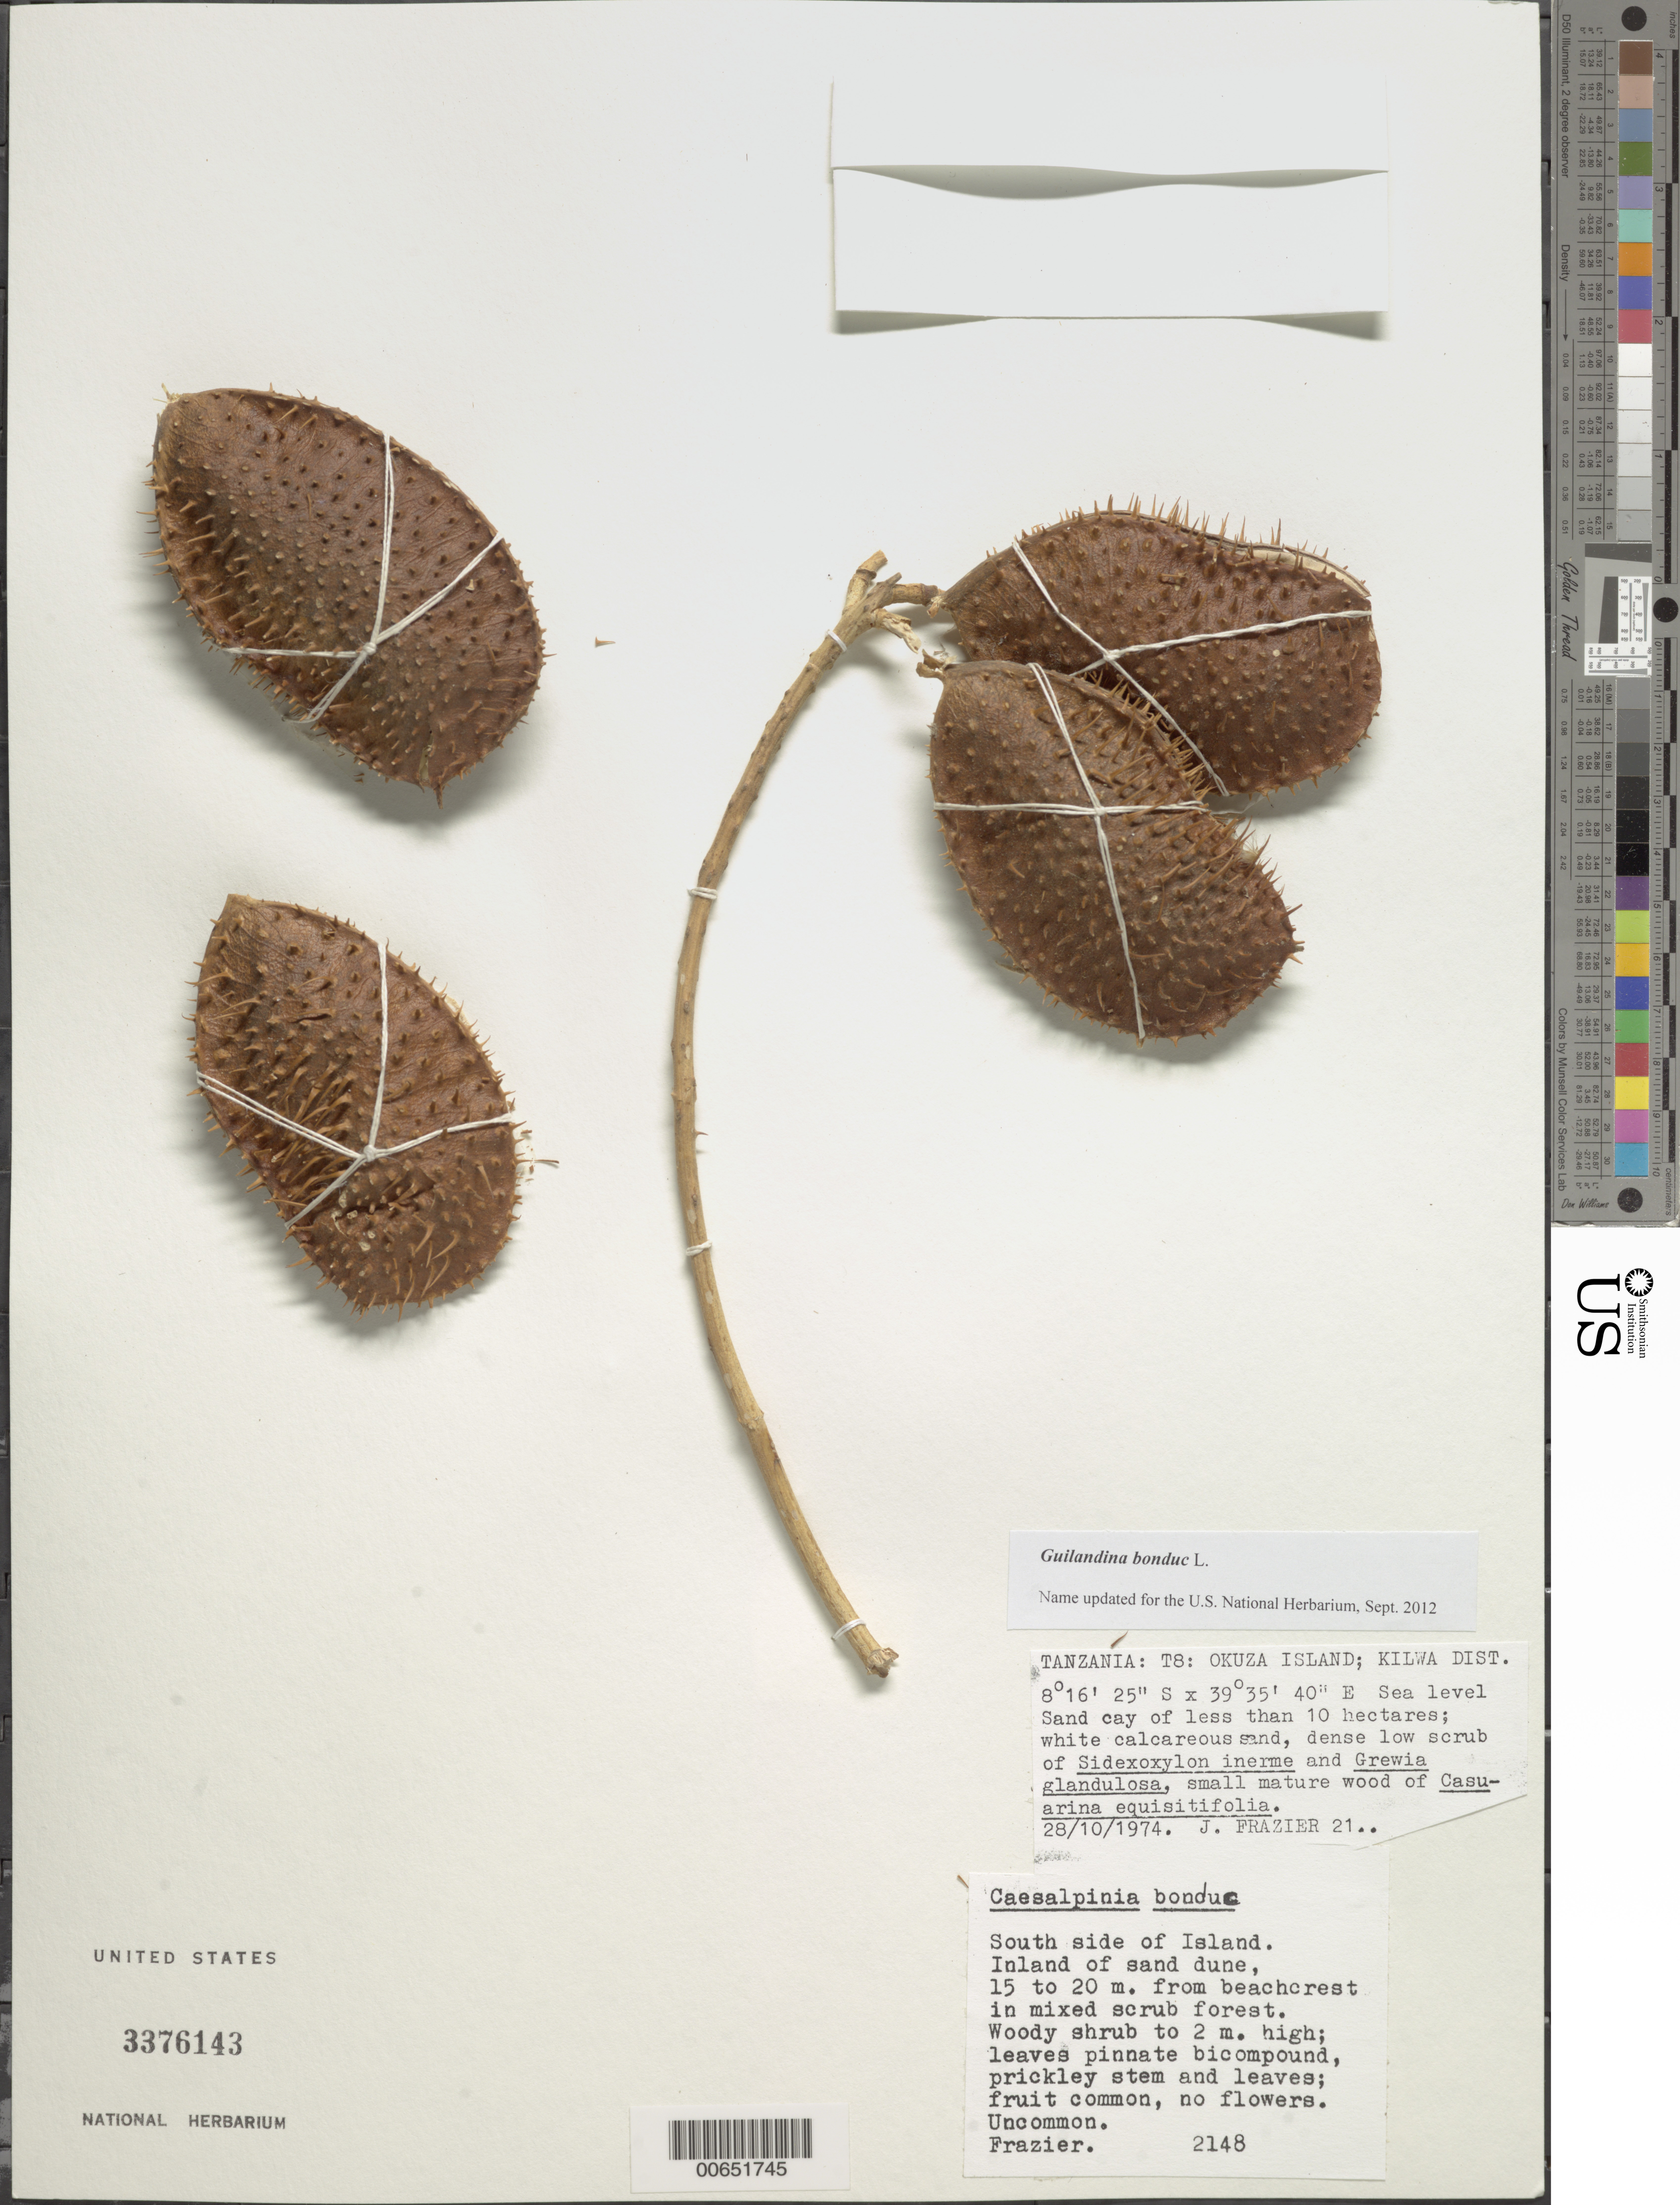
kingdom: Plantae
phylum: Tracheophyta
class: Magnoliopsida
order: Fabales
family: Fabaceae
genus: Guilandina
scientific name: Guilandina bonduc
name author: L.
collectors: J. Brazier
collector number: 2148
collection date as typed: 28 Oct 1974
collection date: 1974-10-28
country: Tanzania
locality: T8, Okuza Island, Kilwa Dist.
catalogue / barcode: US 3376143